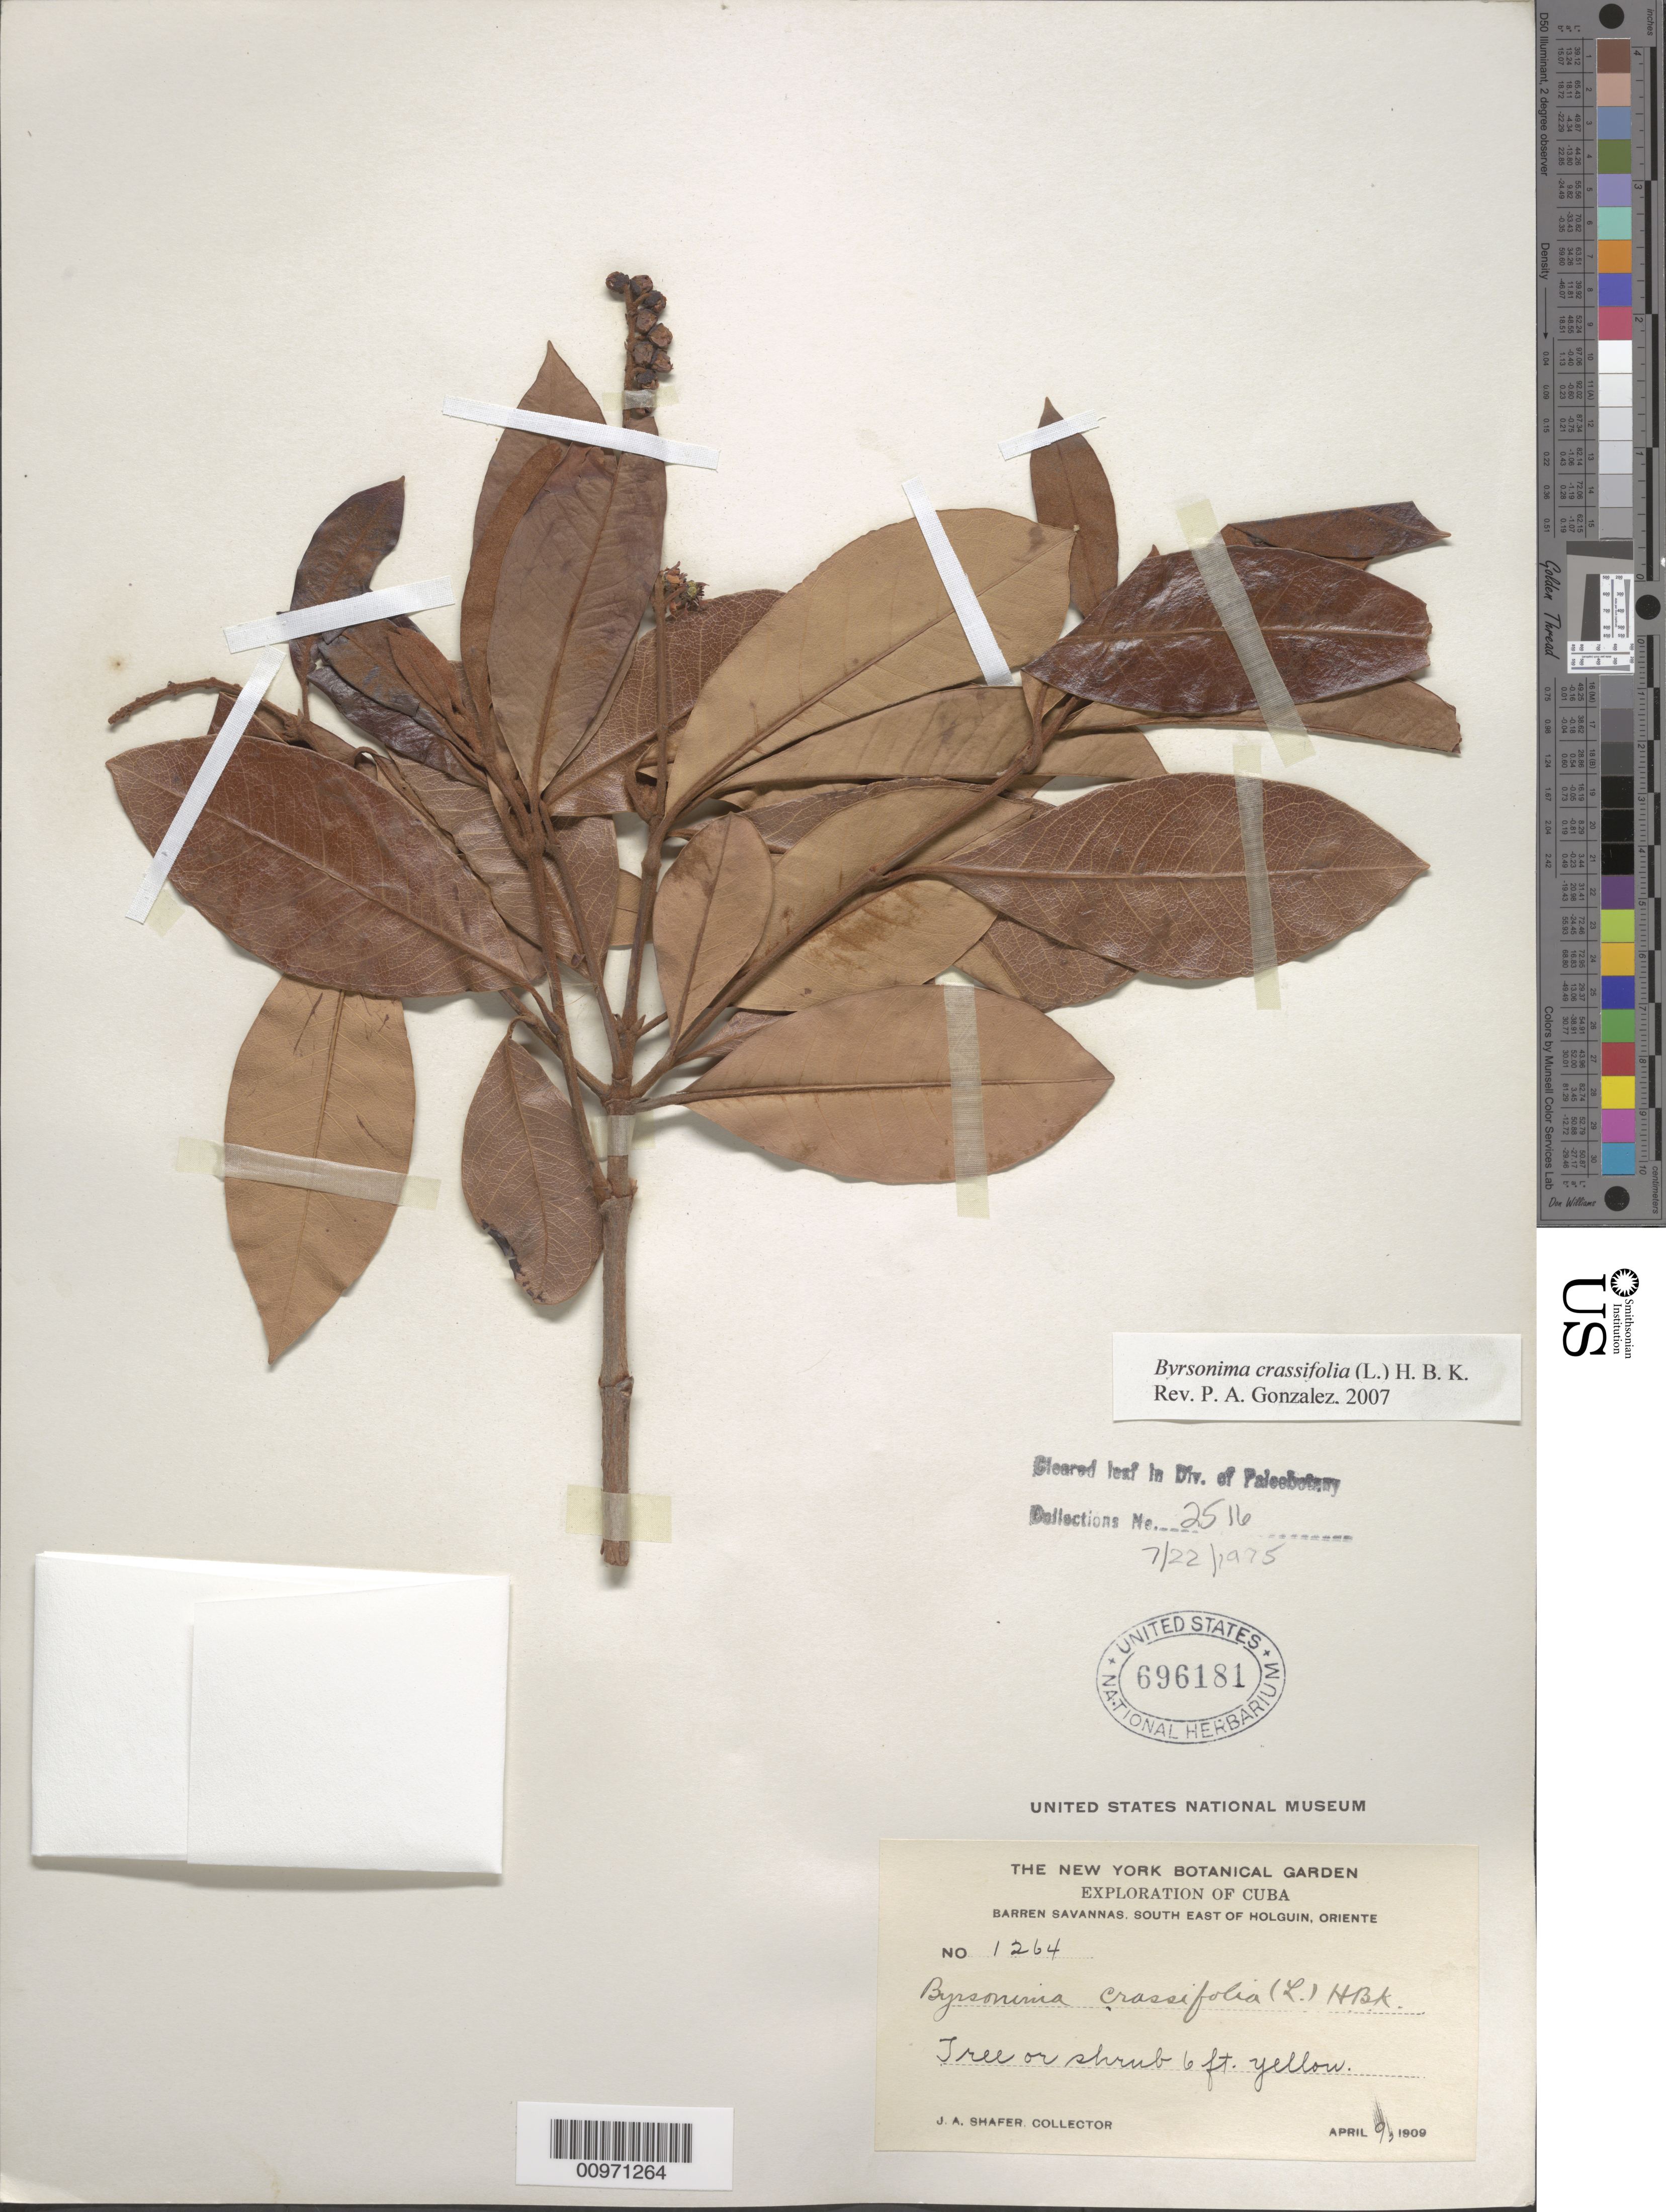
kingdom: Plantae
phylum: Tracheophyta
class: Magnoliopsida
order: Malpighiales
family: Malpighiaceae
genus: Byrsonima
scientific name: Byrsonima crassifolia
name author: (L.) Kunth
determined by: González, P. A.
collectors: J. A. Shafer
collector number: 1264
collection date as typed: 09 Apr 1909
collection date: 1909-04-09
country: Cuba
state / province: Holguín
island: Cuba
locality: Barren Savannas, southeast of Holguin, Oriente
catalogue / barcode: US 696181